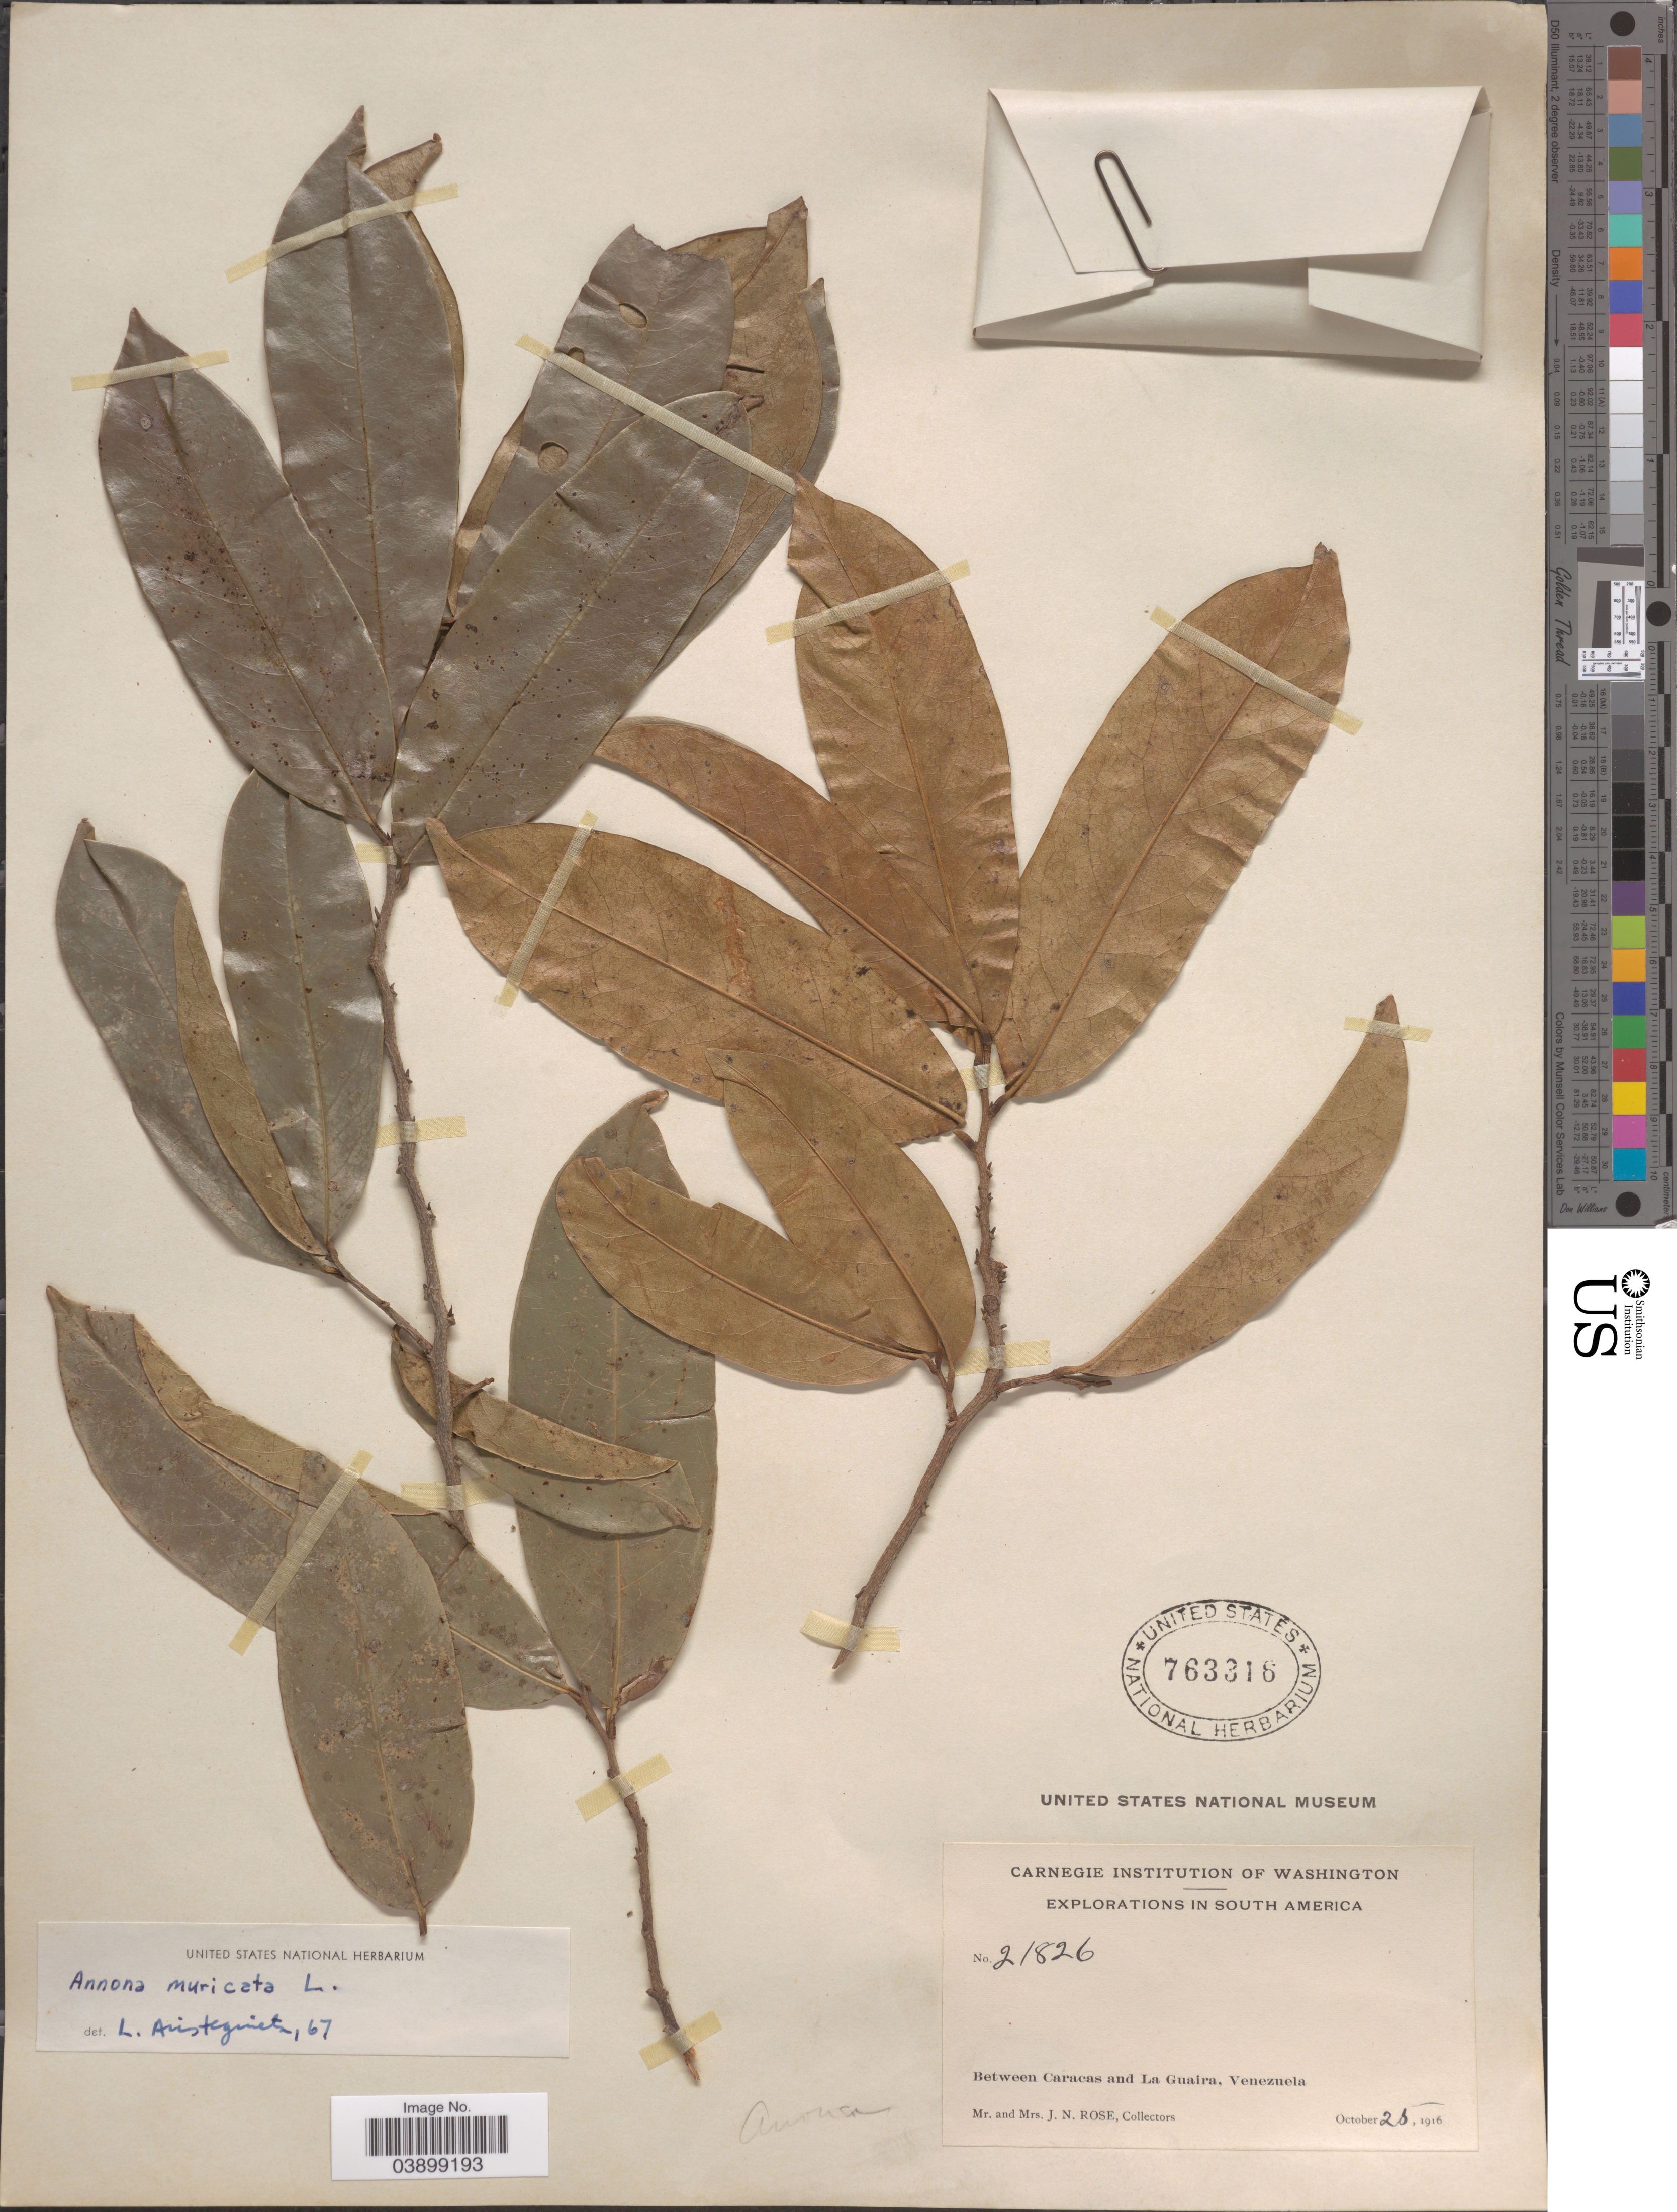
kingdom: Plantae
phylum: Tracheophyta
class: Magnoliopsida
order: Magnoliales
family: Annonaceae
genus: Annona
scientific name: Annona muricata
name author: L.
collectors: J. N. Rose & L. B. Rose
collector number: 21826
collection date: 1916-10-25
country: Venezuela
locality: Between Caracas and La Guaira.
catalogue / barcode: US 763316